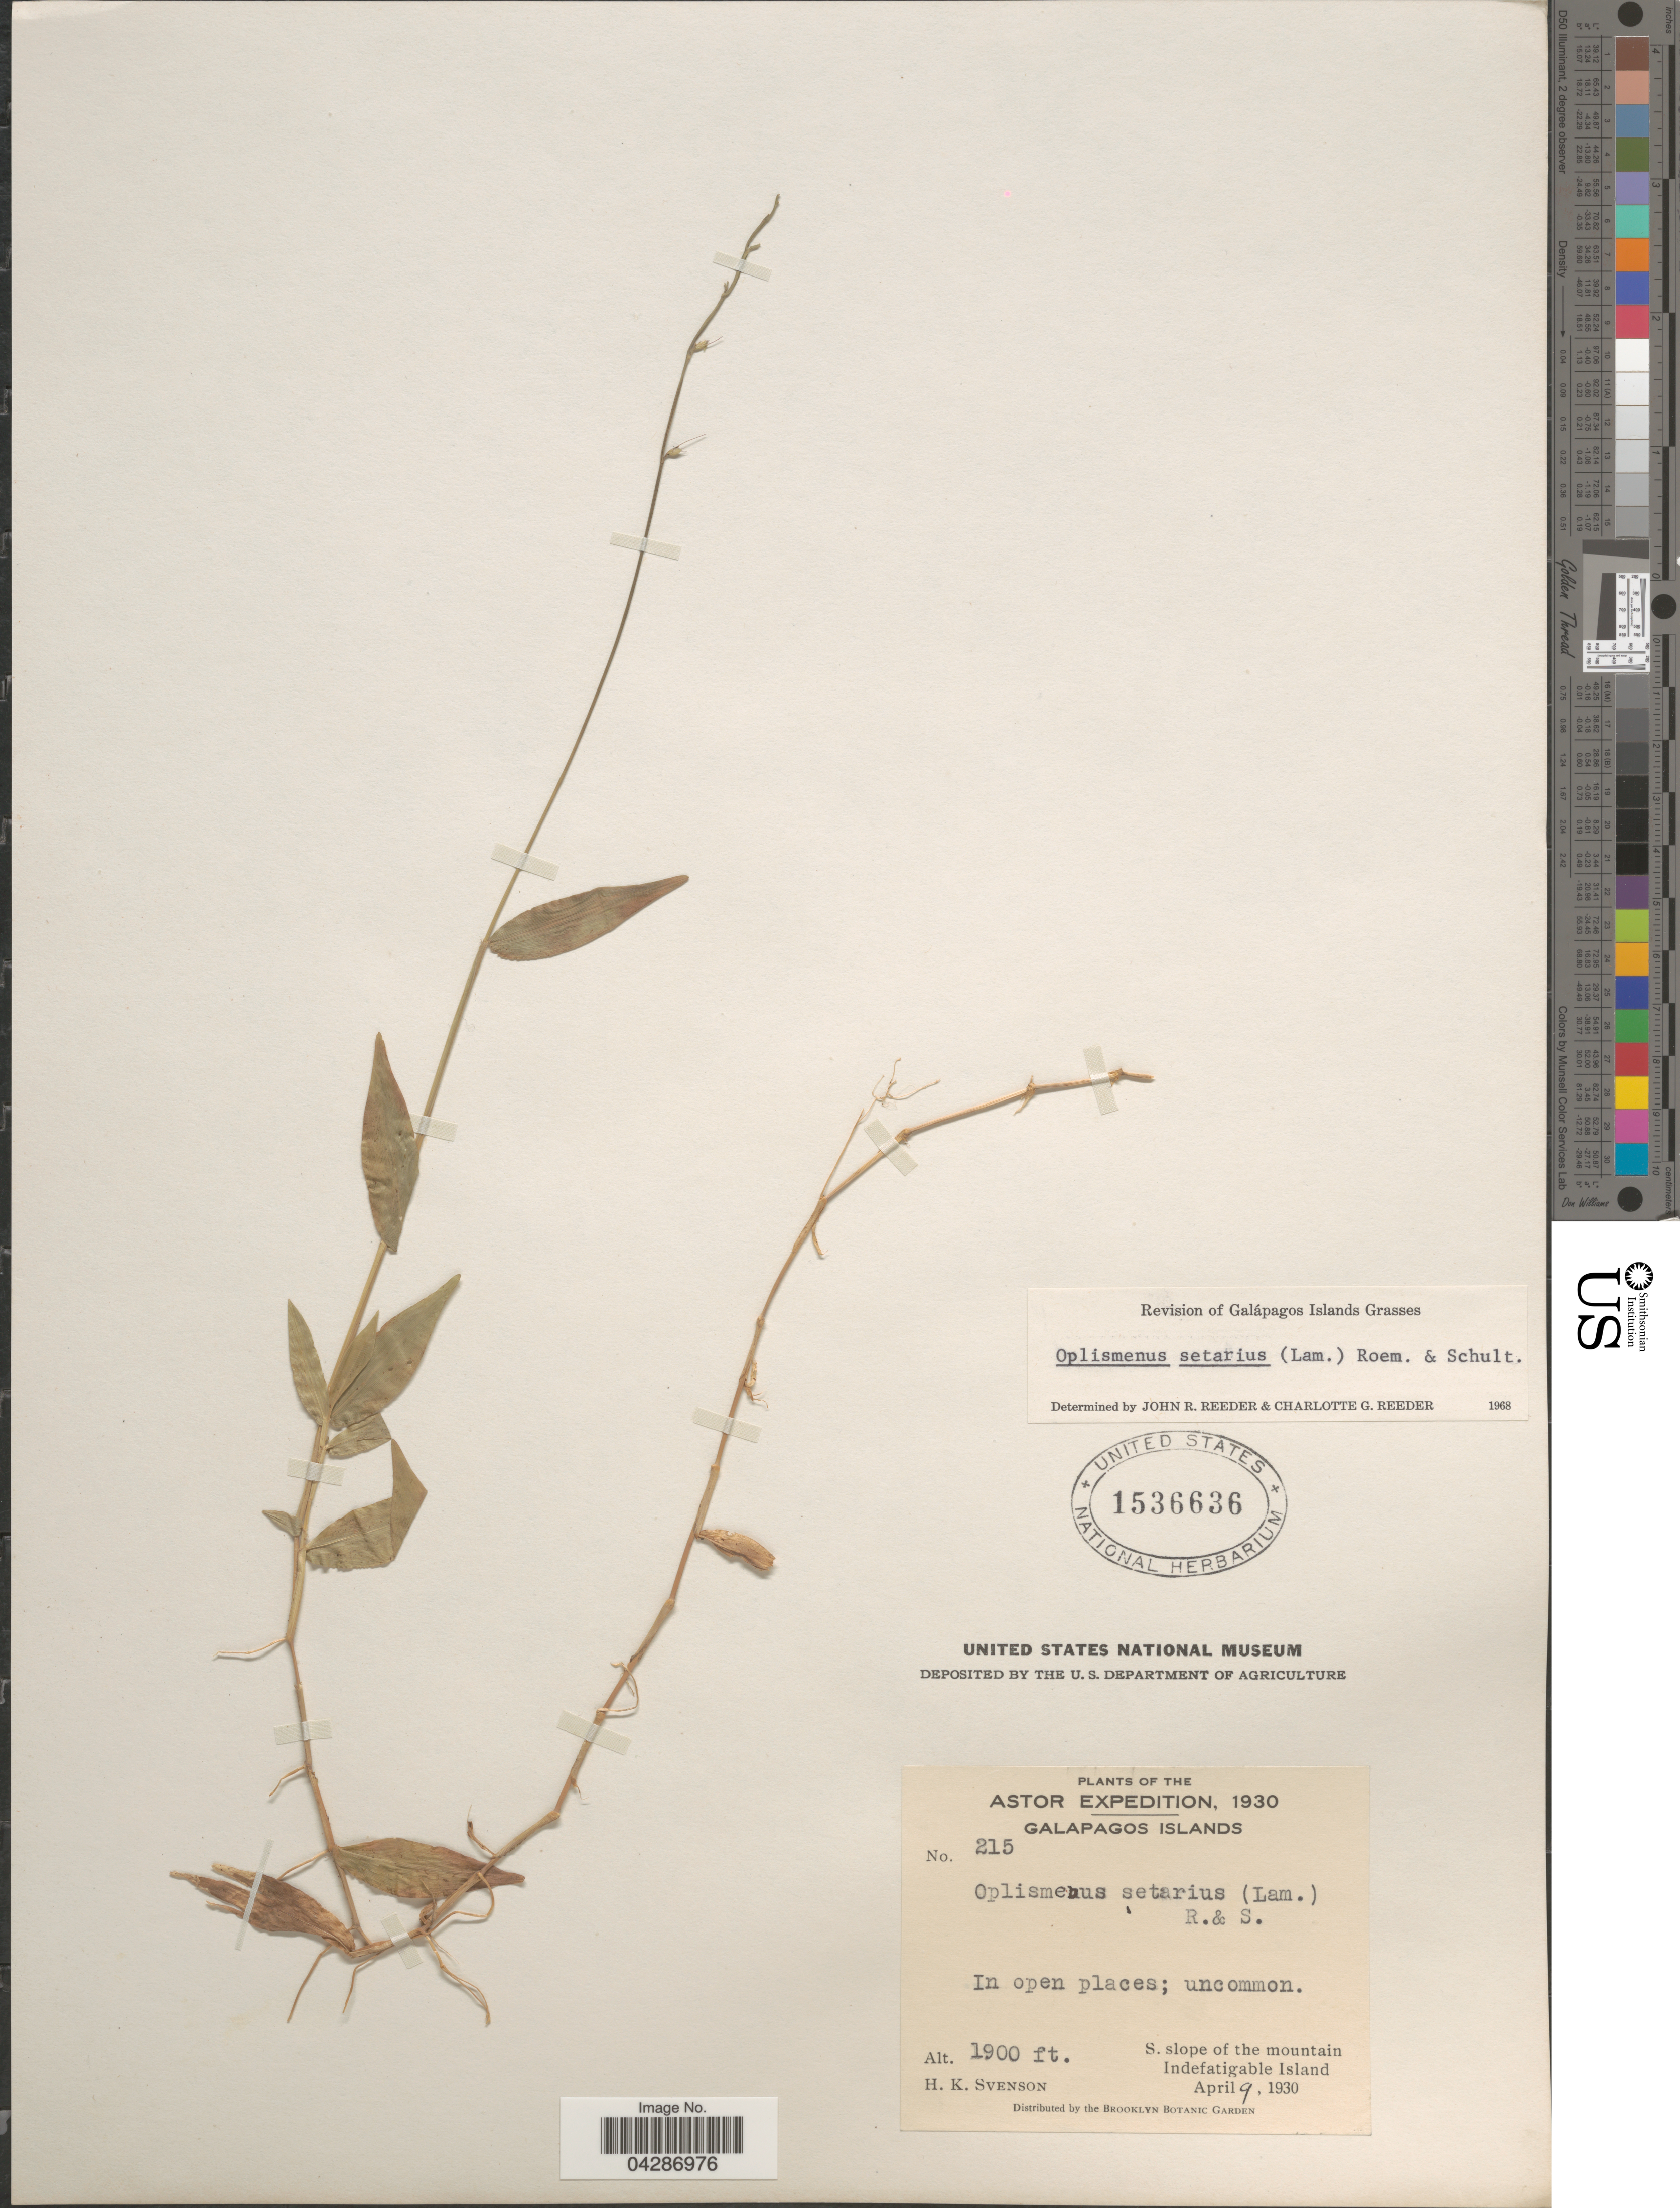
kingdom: Plantae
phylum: Tracheophyta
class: Liliopsida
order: Poales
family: Poaceae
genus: Oplismenus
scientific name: Oplismenus hirtellus subsp. setarius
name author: (Lam.) Mez ex Ekman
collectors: H. K. Svenson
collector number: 215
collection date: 1930-04-09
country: Ecuador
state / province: Colón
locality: Astor Expedition, 1930. Galapagos Islands. In open places. S. slope of the mountain. Indefatigable Island.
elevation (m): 579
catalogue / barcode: US 1536636